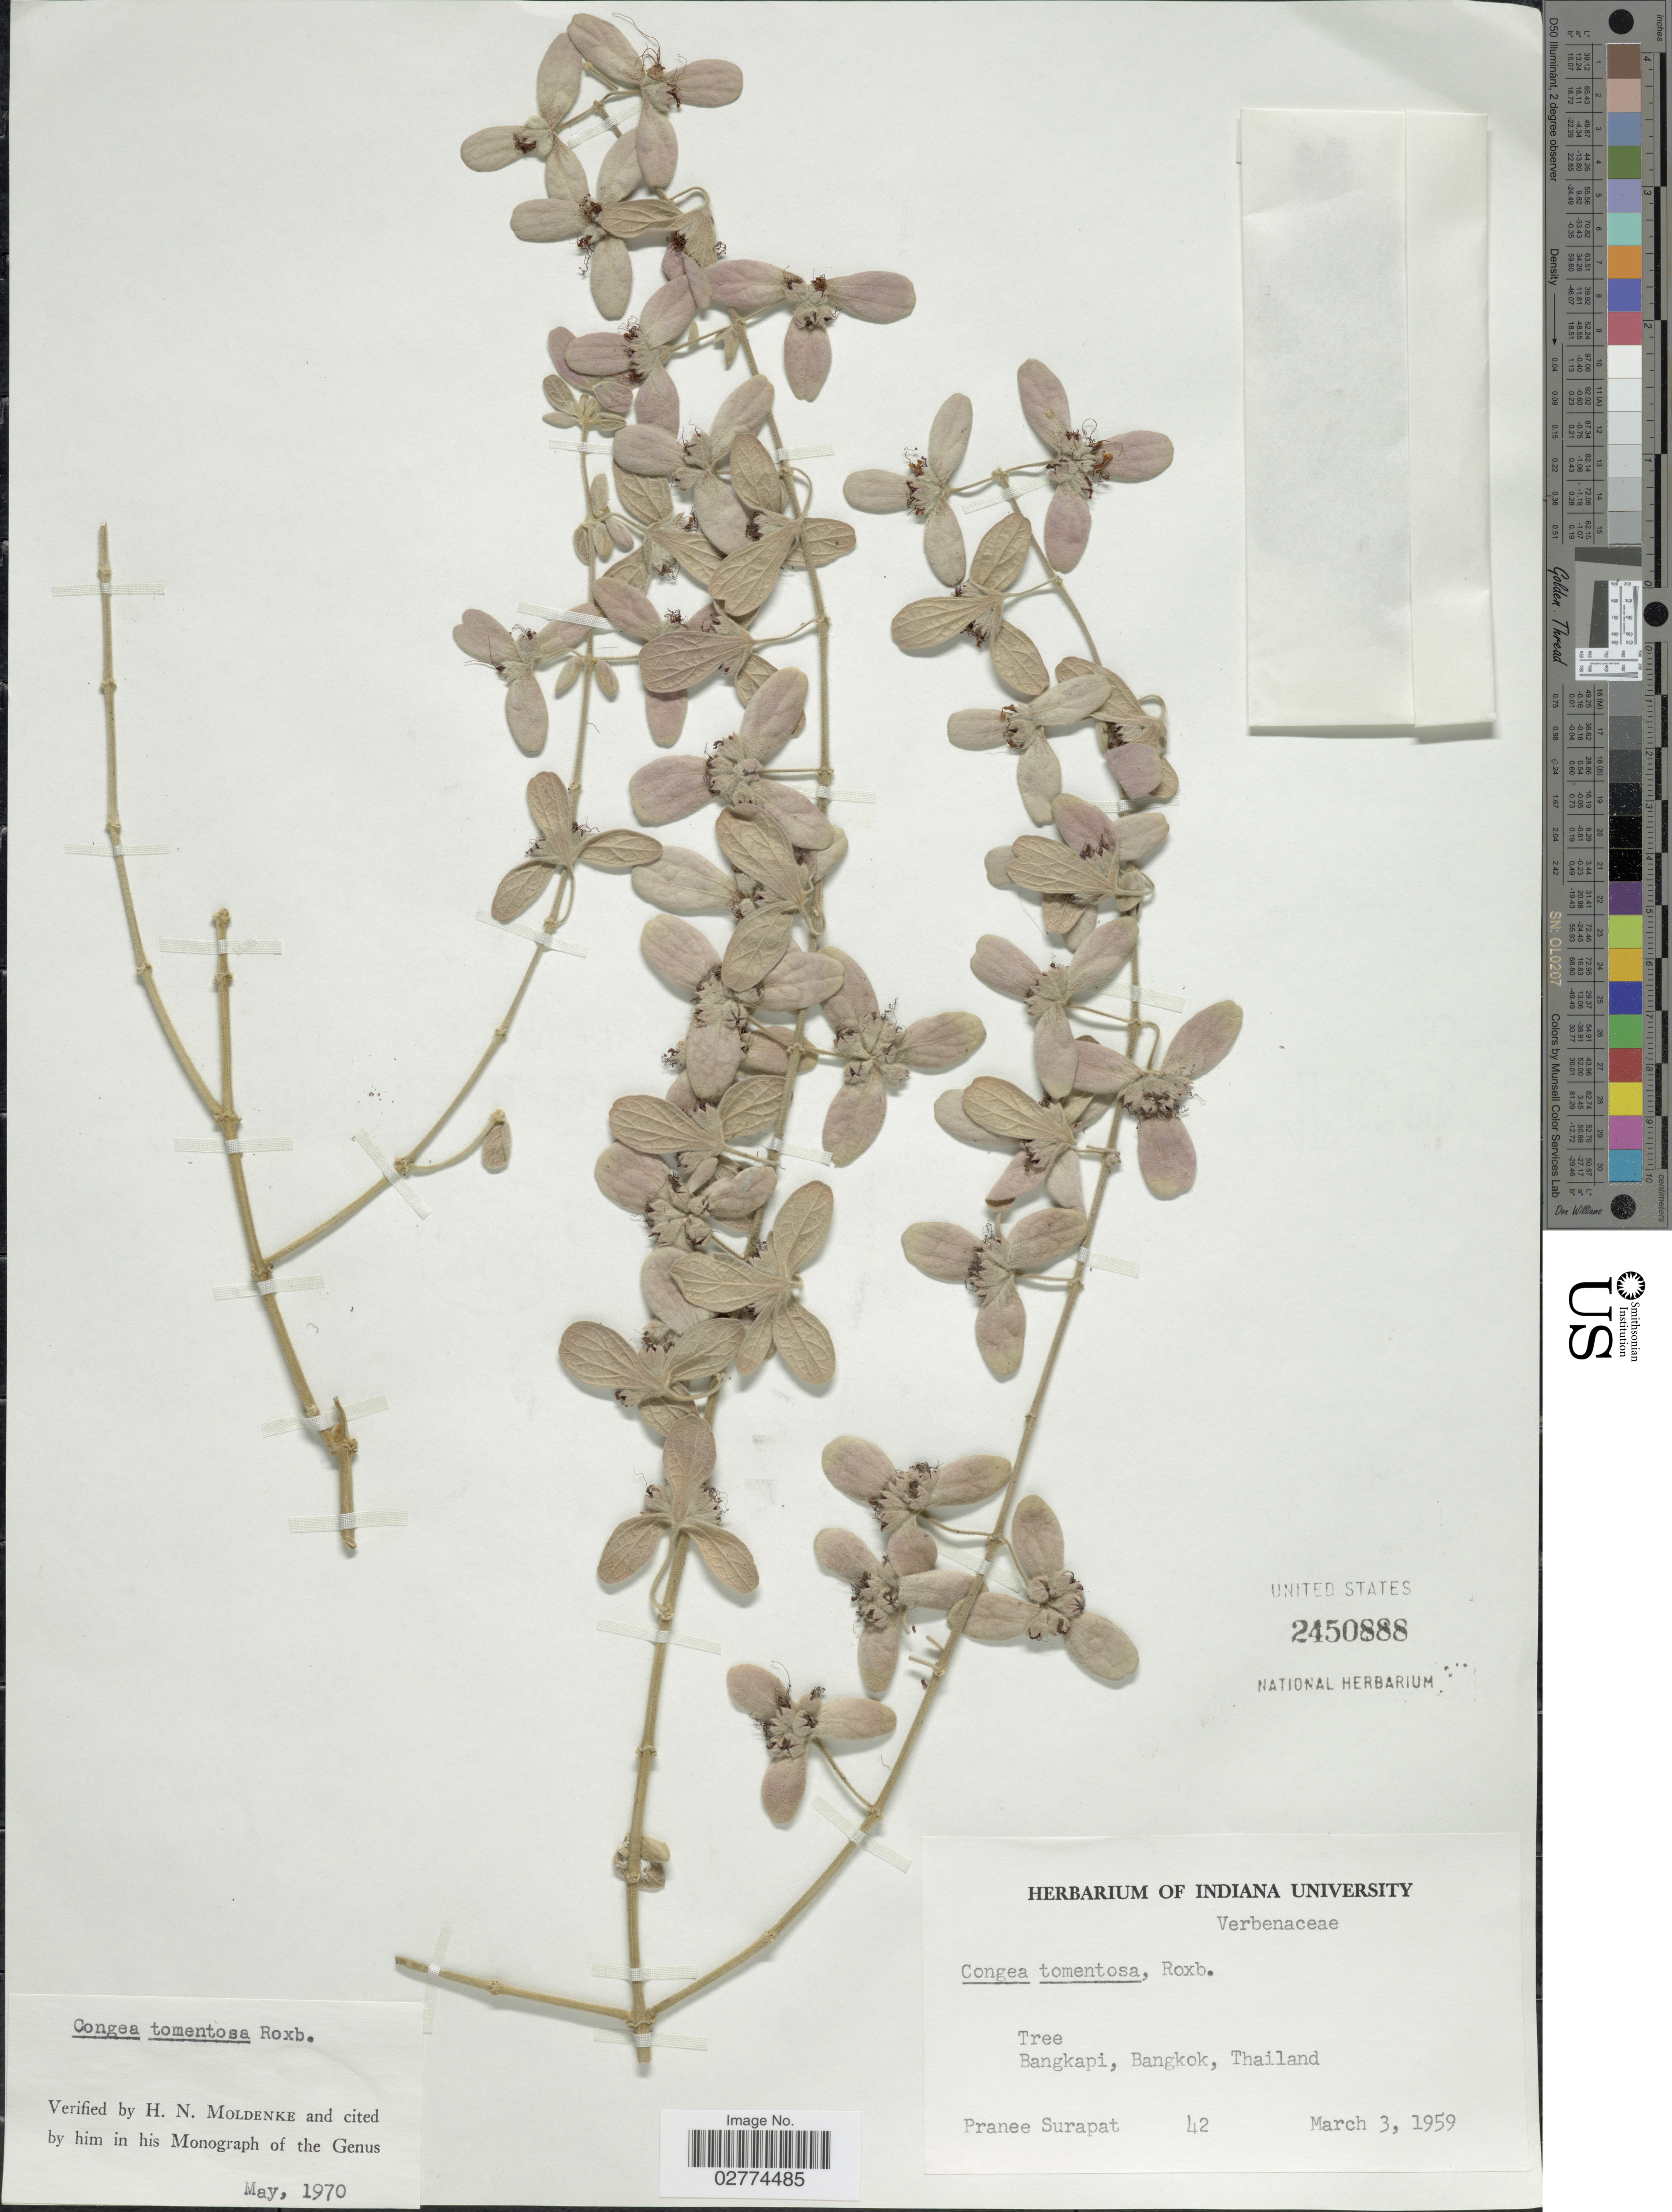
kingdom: Plantae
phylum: Tracheophyta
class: Magnoliopsida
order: Lamiales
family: Lamiaceae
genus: Congea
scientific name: Congea tomentosa var. tomentosa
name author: Roxb.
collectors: P. Surapat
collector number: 42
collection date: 1959-03-03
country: Thailand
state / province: Bangkok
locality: Bangkapi.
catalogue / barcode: US 2450888